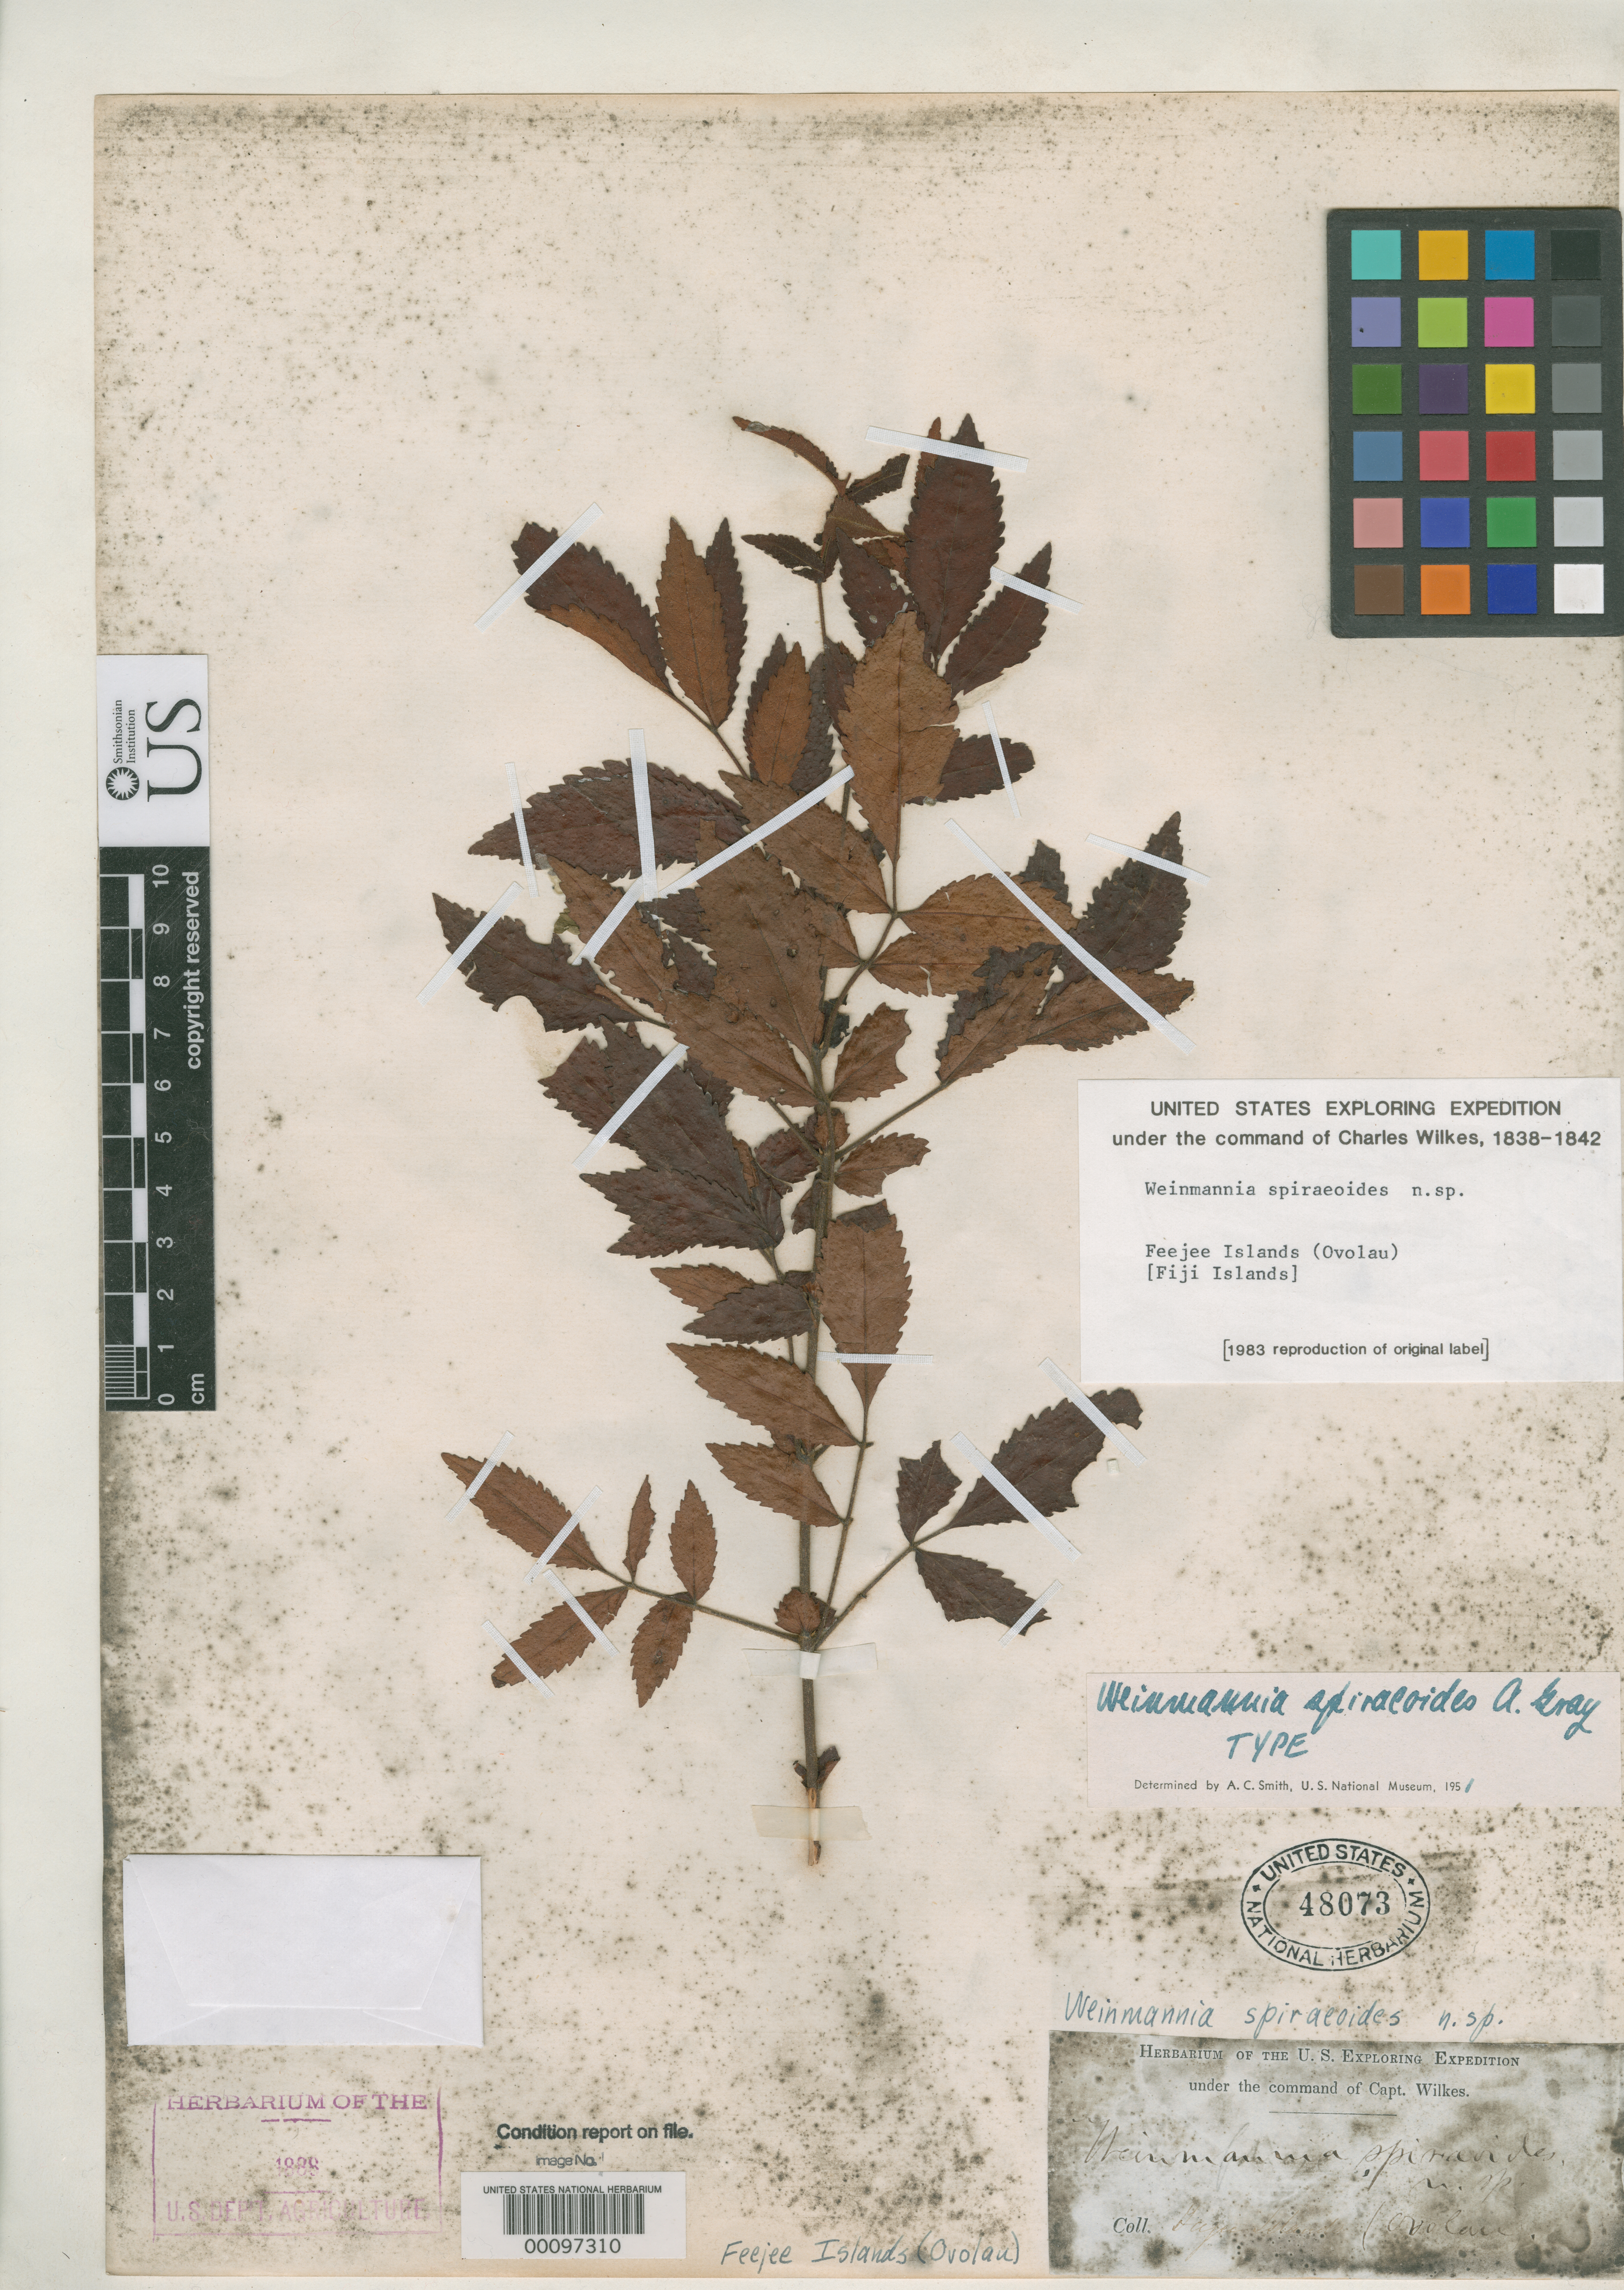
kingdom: Plantae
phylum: Tracheophyta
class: Magnoliopsida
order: Oxalidales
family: Cunoniaceae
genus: Weinmannia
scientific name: Weinmannia spiraeoides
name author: A. Gray in Wilkes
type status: Type Collection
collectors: Wilkes Explor. Exped.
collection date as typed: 1838 to -- --- 1842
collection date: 1838/1842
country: Fiji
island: Ovalau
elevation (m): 152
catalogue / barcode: US 48073